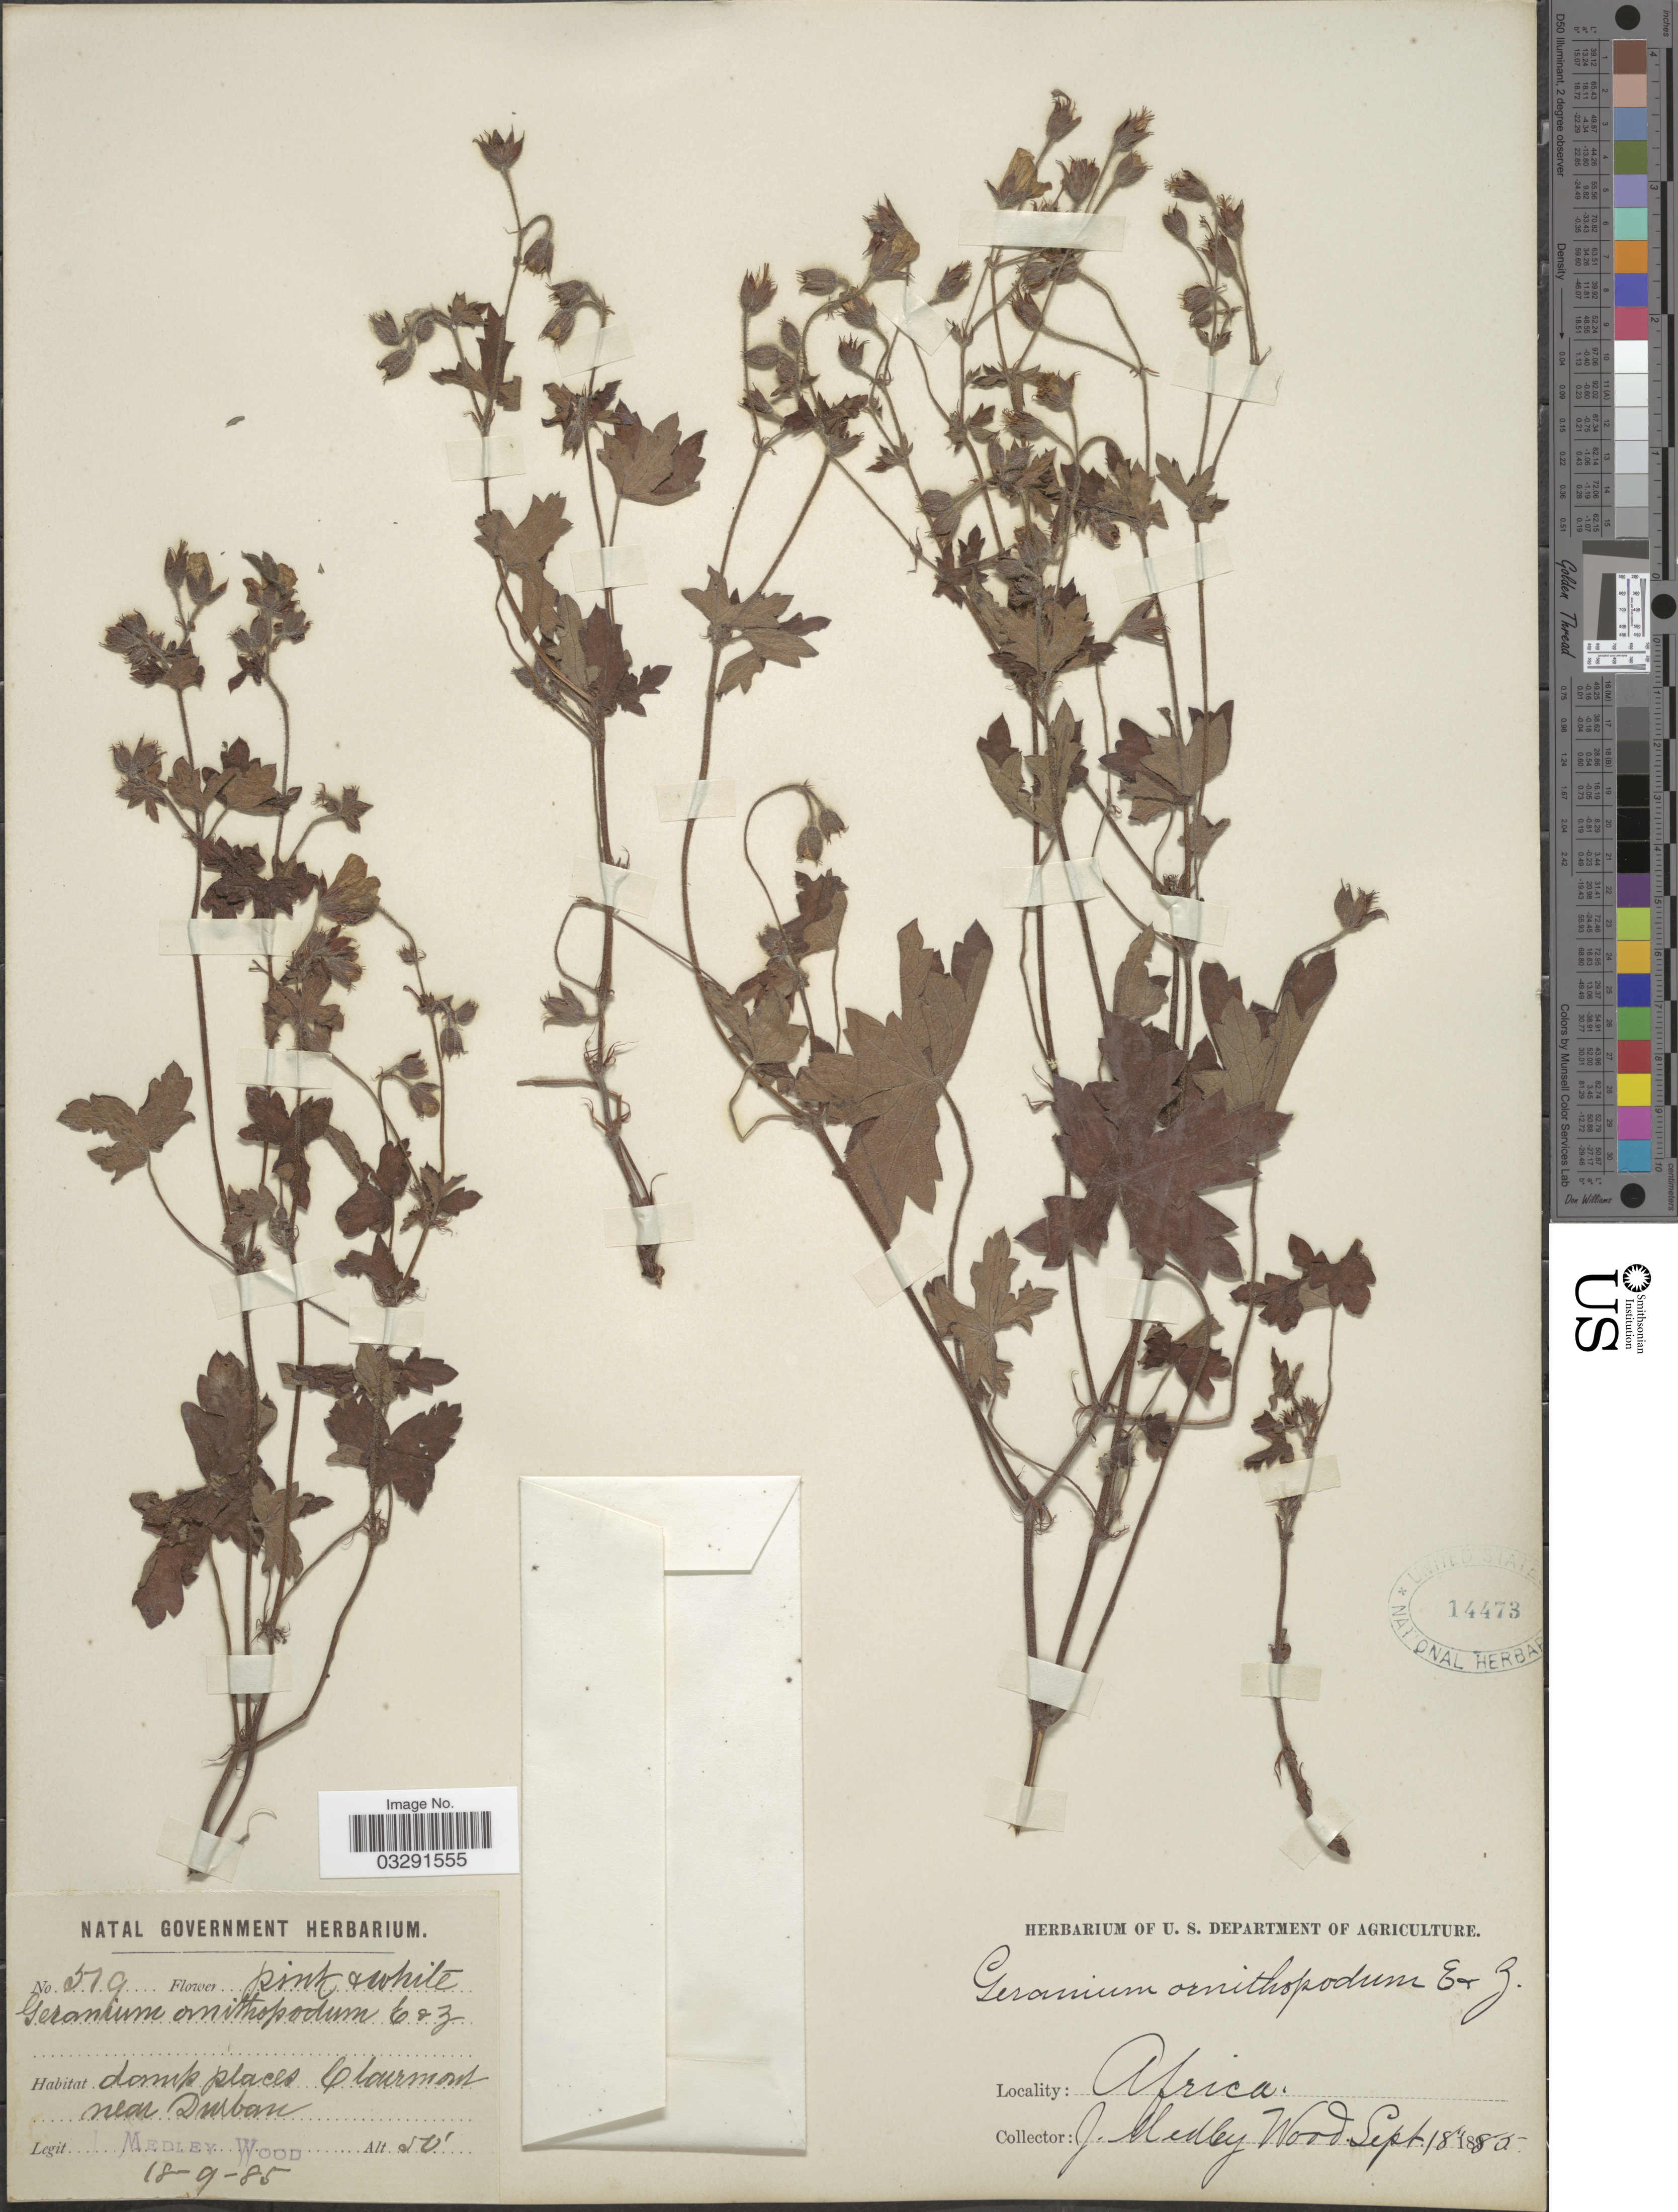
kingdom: Plantae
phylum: Tracheophyta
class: Magnoliopsida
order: Geraniales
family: Geraniaceae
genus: Geranium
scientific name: Geranium ornithopodon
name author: Eckl. & Zeyh.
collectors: J. Medley Wood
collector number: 519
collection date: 1885-09-18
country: South Africa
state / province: KwaZulu-Natal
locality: Domp places Clairmont near Duban.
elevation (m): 15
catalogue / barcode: US 14473